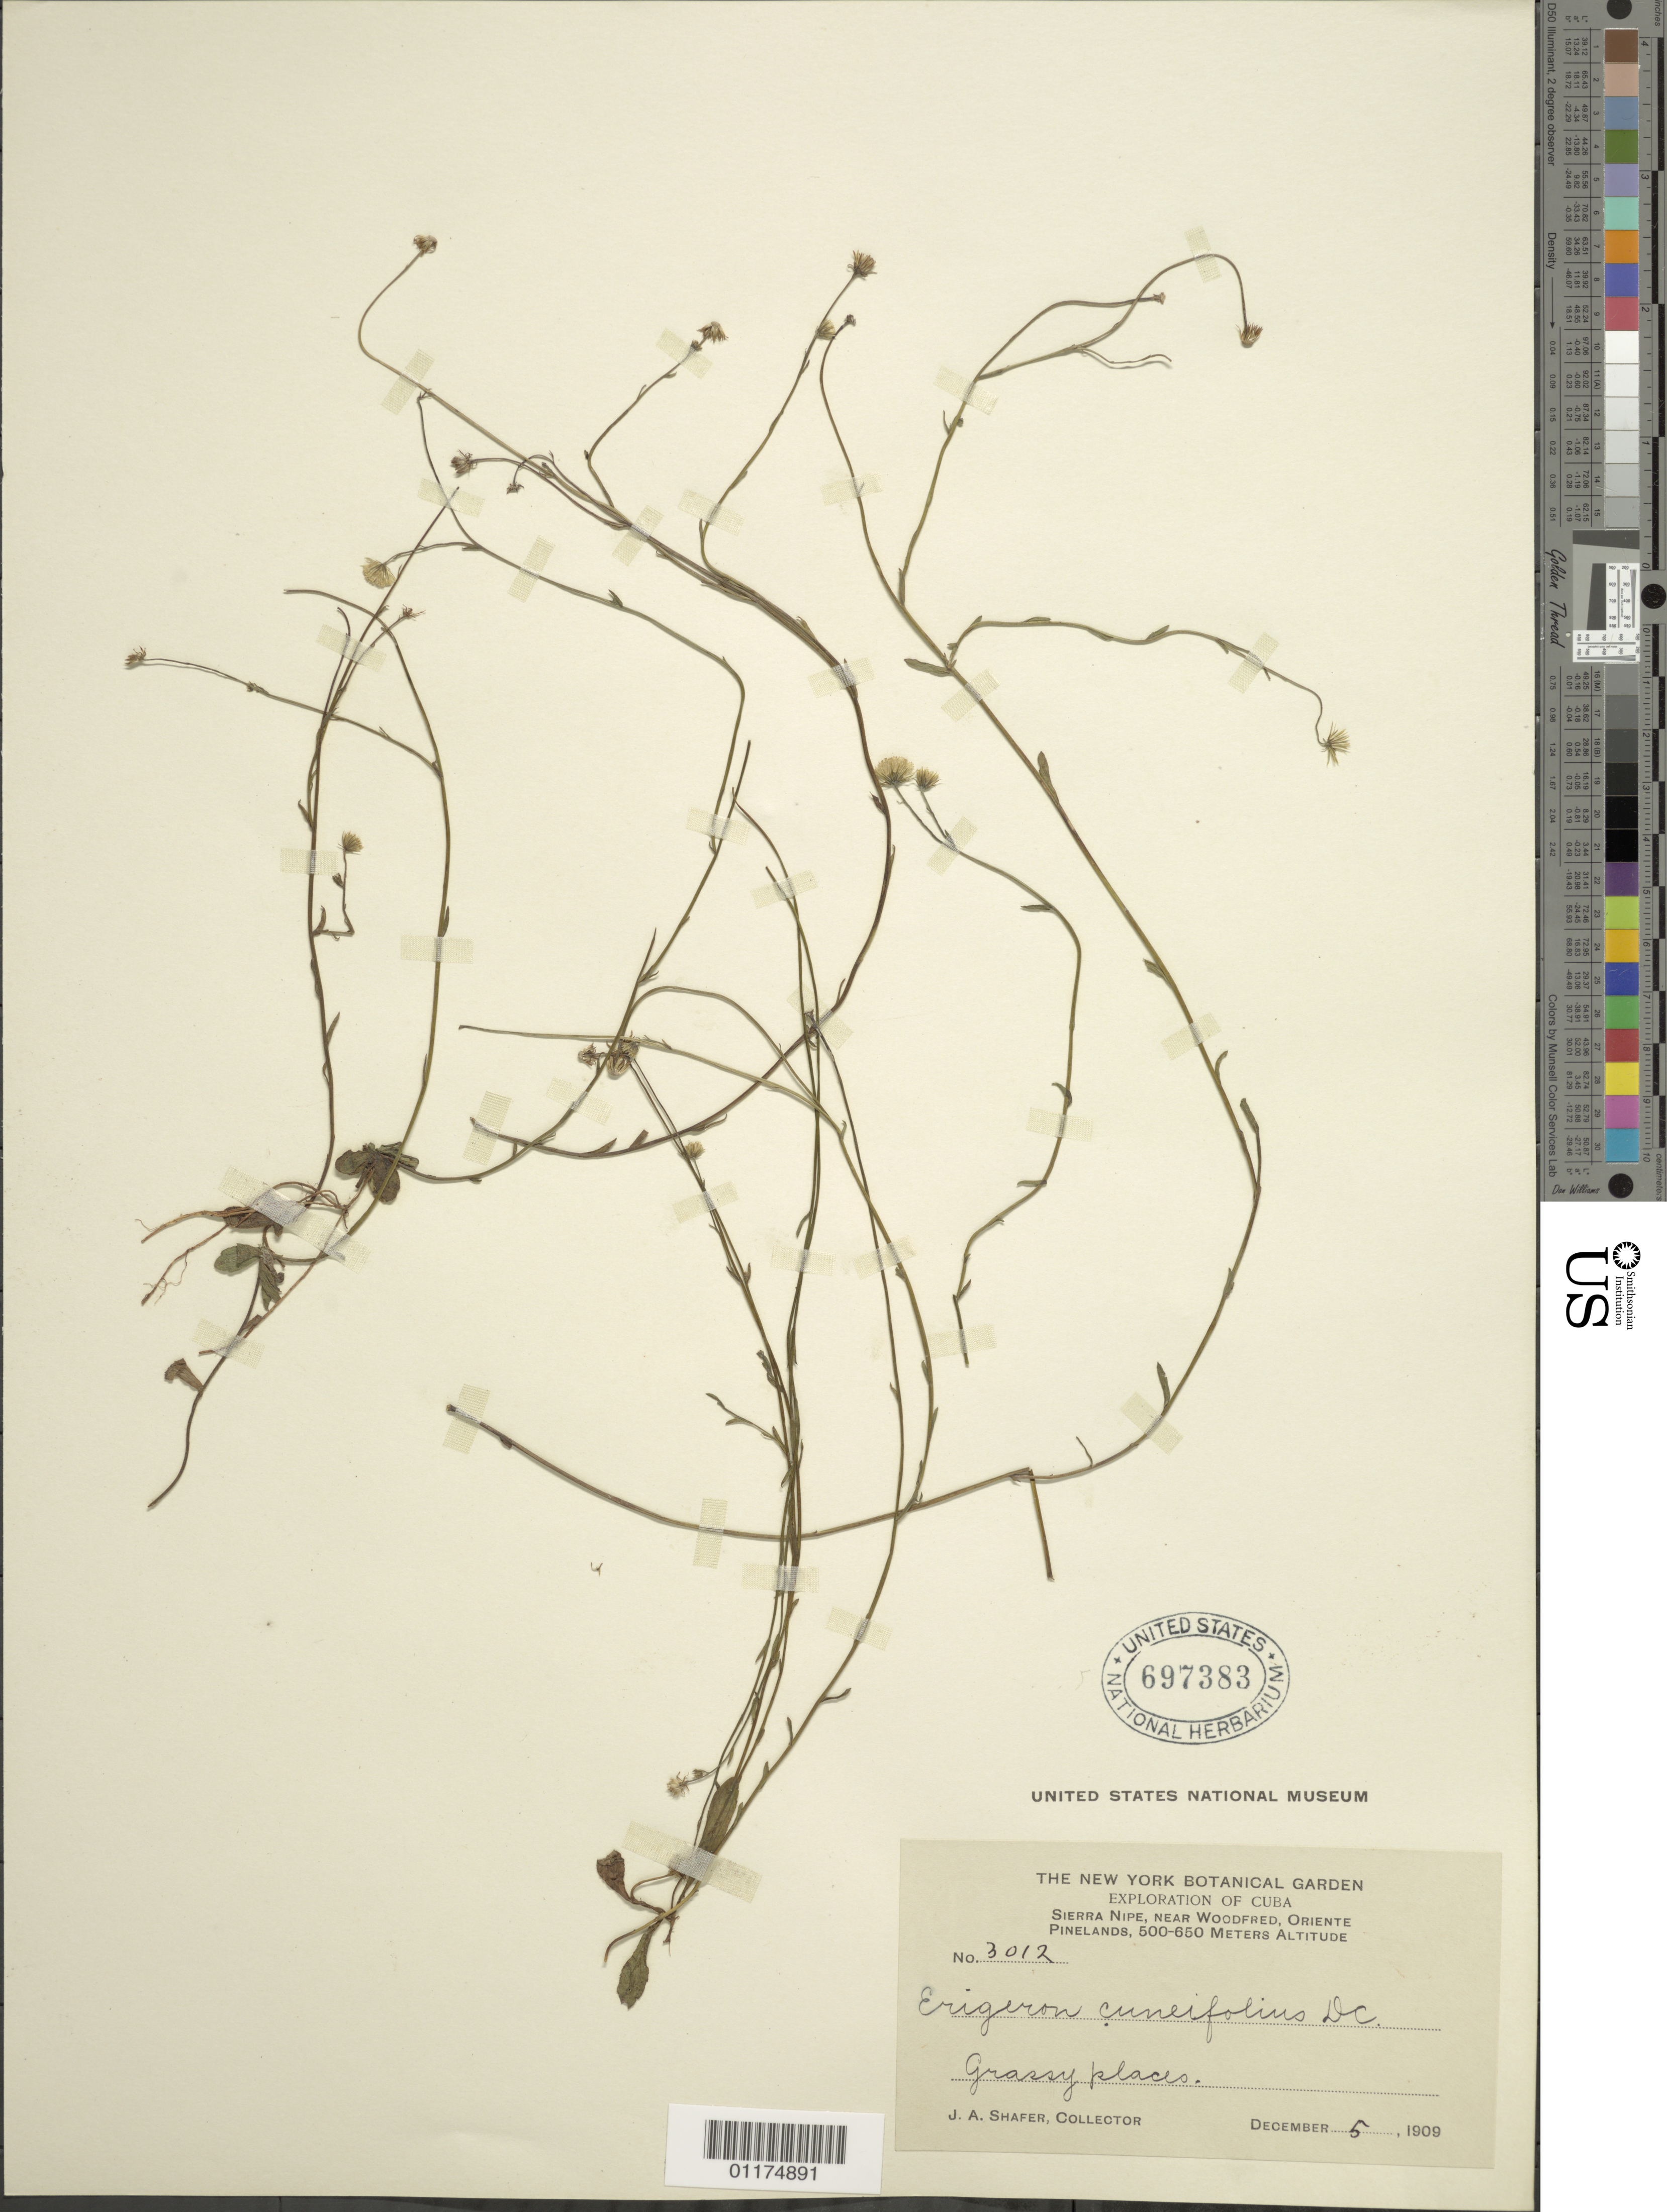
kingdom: Plantae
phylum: Tracheophyta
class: Magnoliopsida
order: Asterales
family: Asteraceae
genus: Erigeron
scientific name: Erigeron cuneifolius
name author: DC.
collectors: J. A. Shafer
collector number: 3012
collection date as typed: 05 Dec 1909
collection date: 1909-12-05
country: Cuba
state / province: Oriente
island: Cuba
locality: Sierra Nipe, near Woodfred,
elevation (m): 500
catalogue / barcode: US 697383